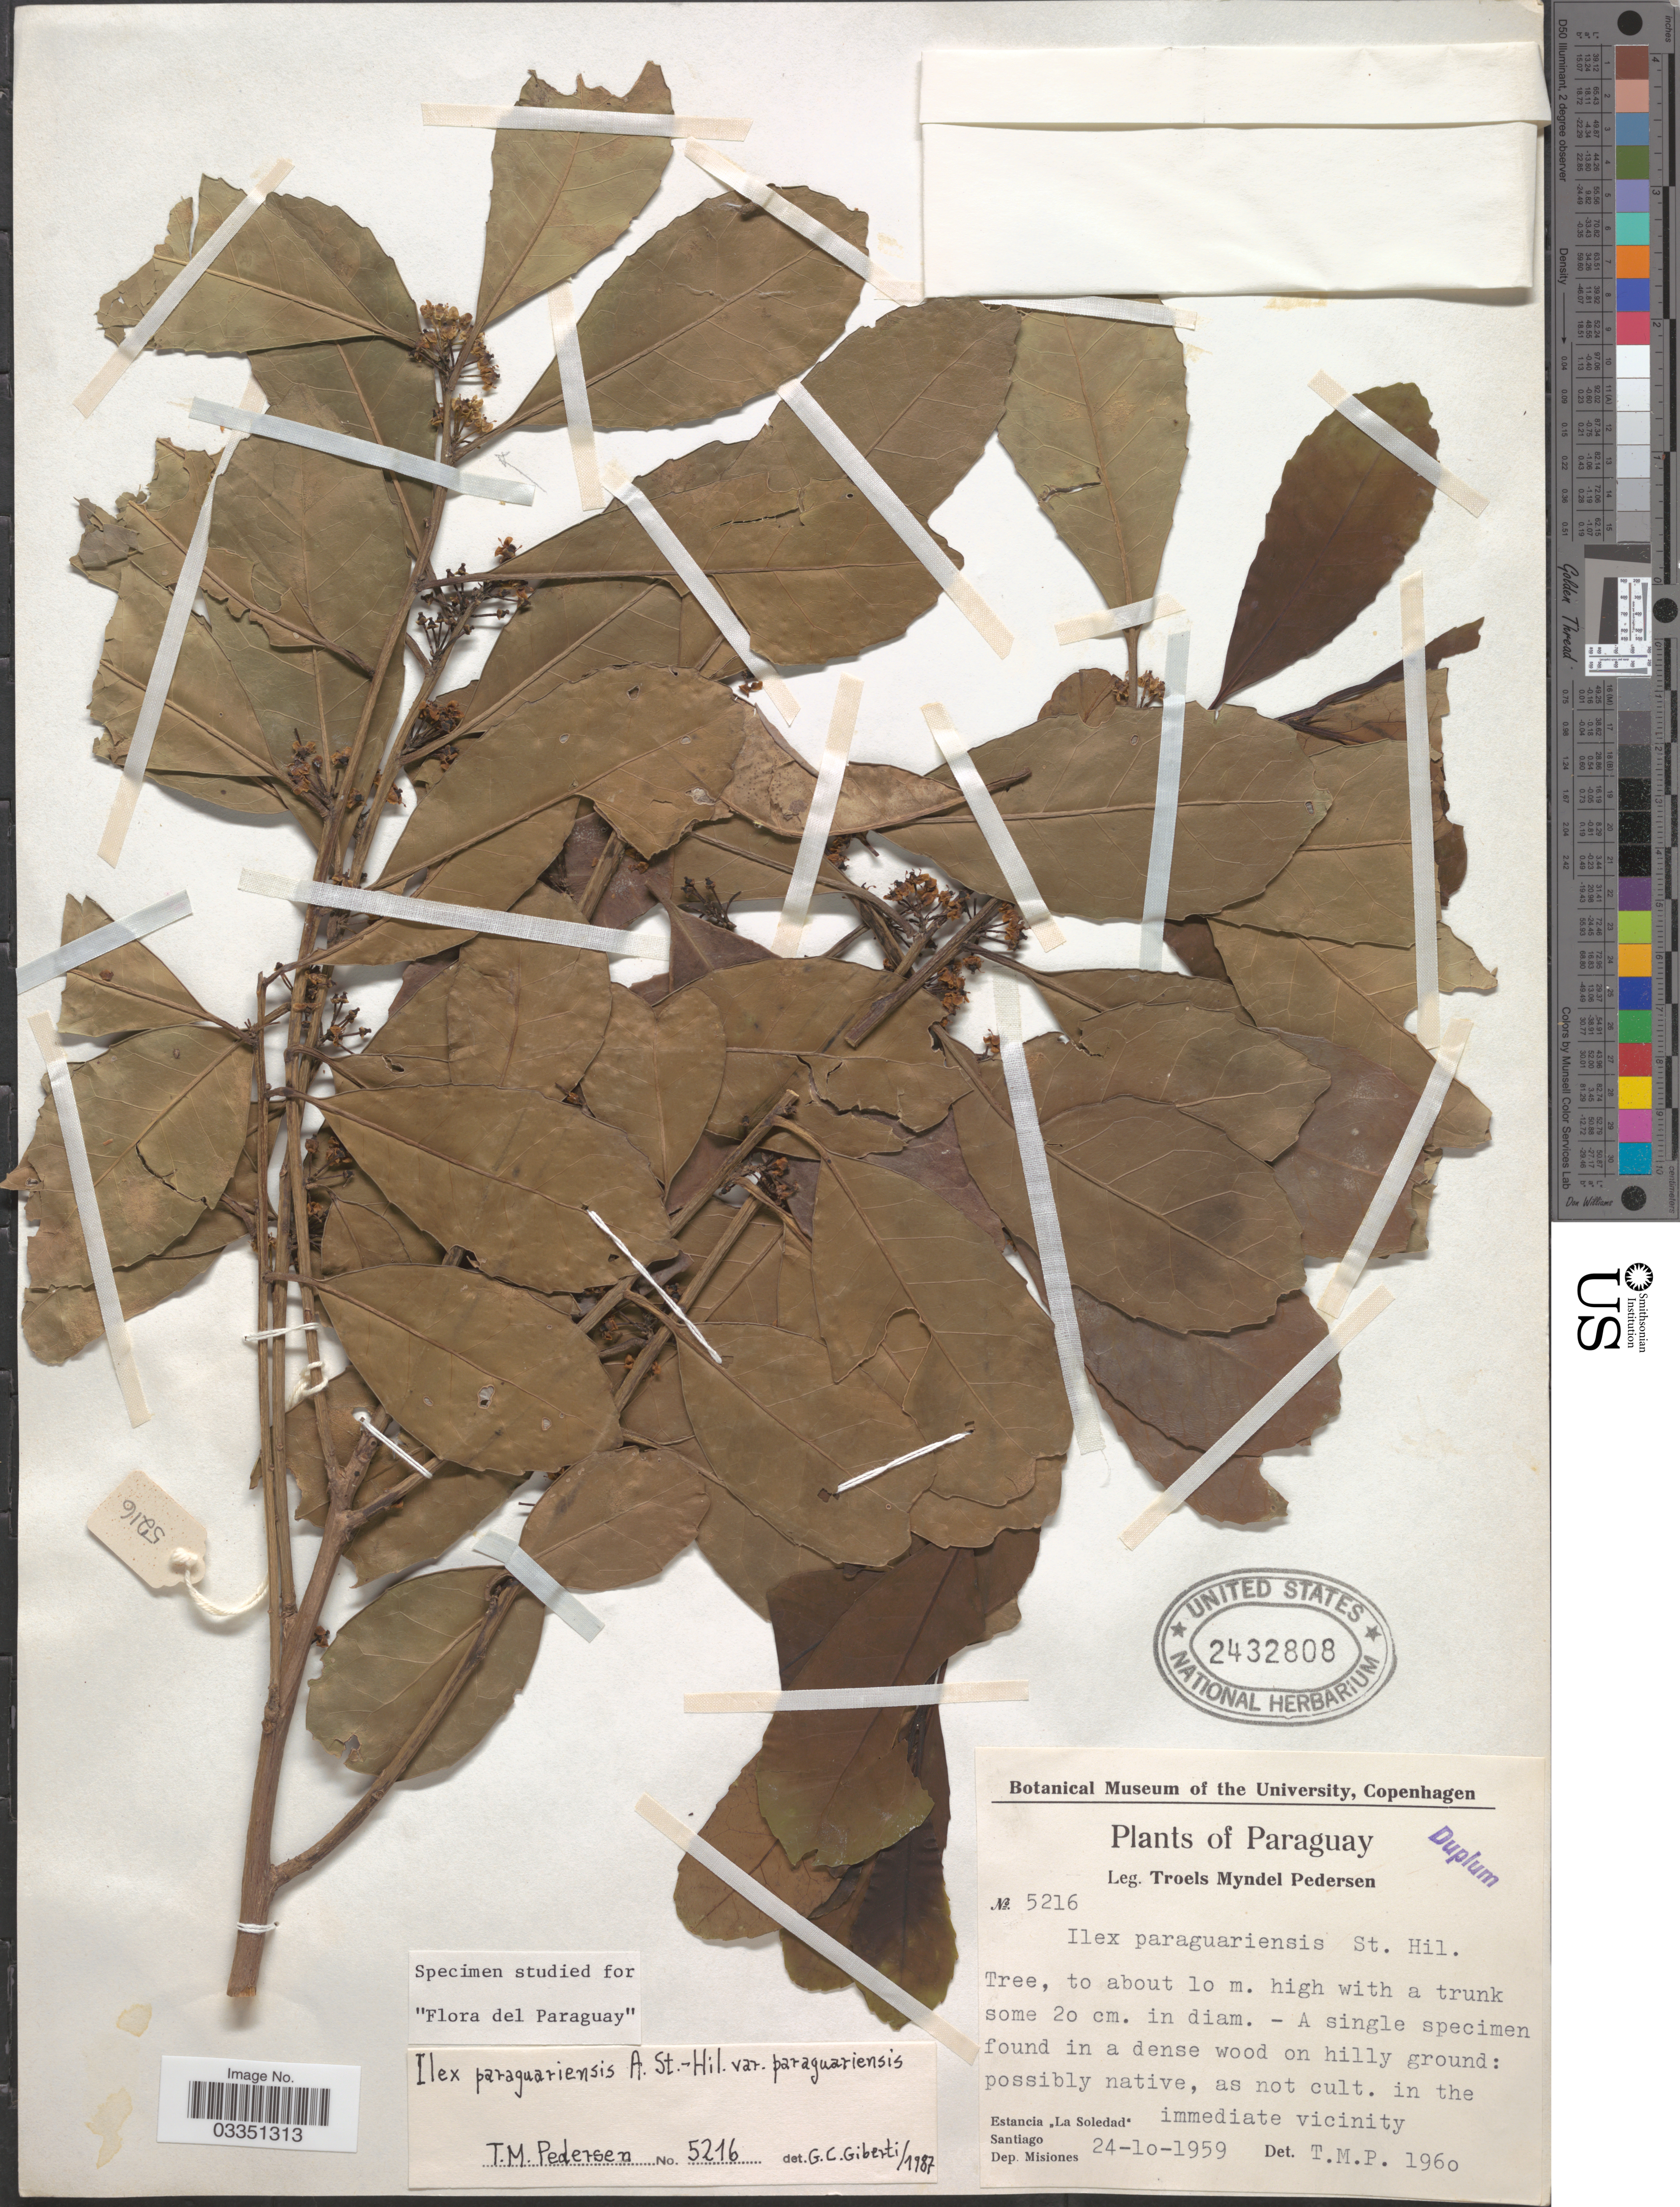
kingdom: Plantae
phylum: Tracheophyta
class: Magnoliopsida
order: Aquifoliales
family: Aquifoliaceae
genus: Ilex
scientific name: Ilex paraguariensis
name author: A. St.-Hil.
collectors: T. Pederson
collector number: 5216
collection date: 1959-10-24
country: Paraguay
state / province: Misiones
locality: Estancia "La Soledad". Santiago. Dep. Misiones.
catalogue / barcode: US 2432808